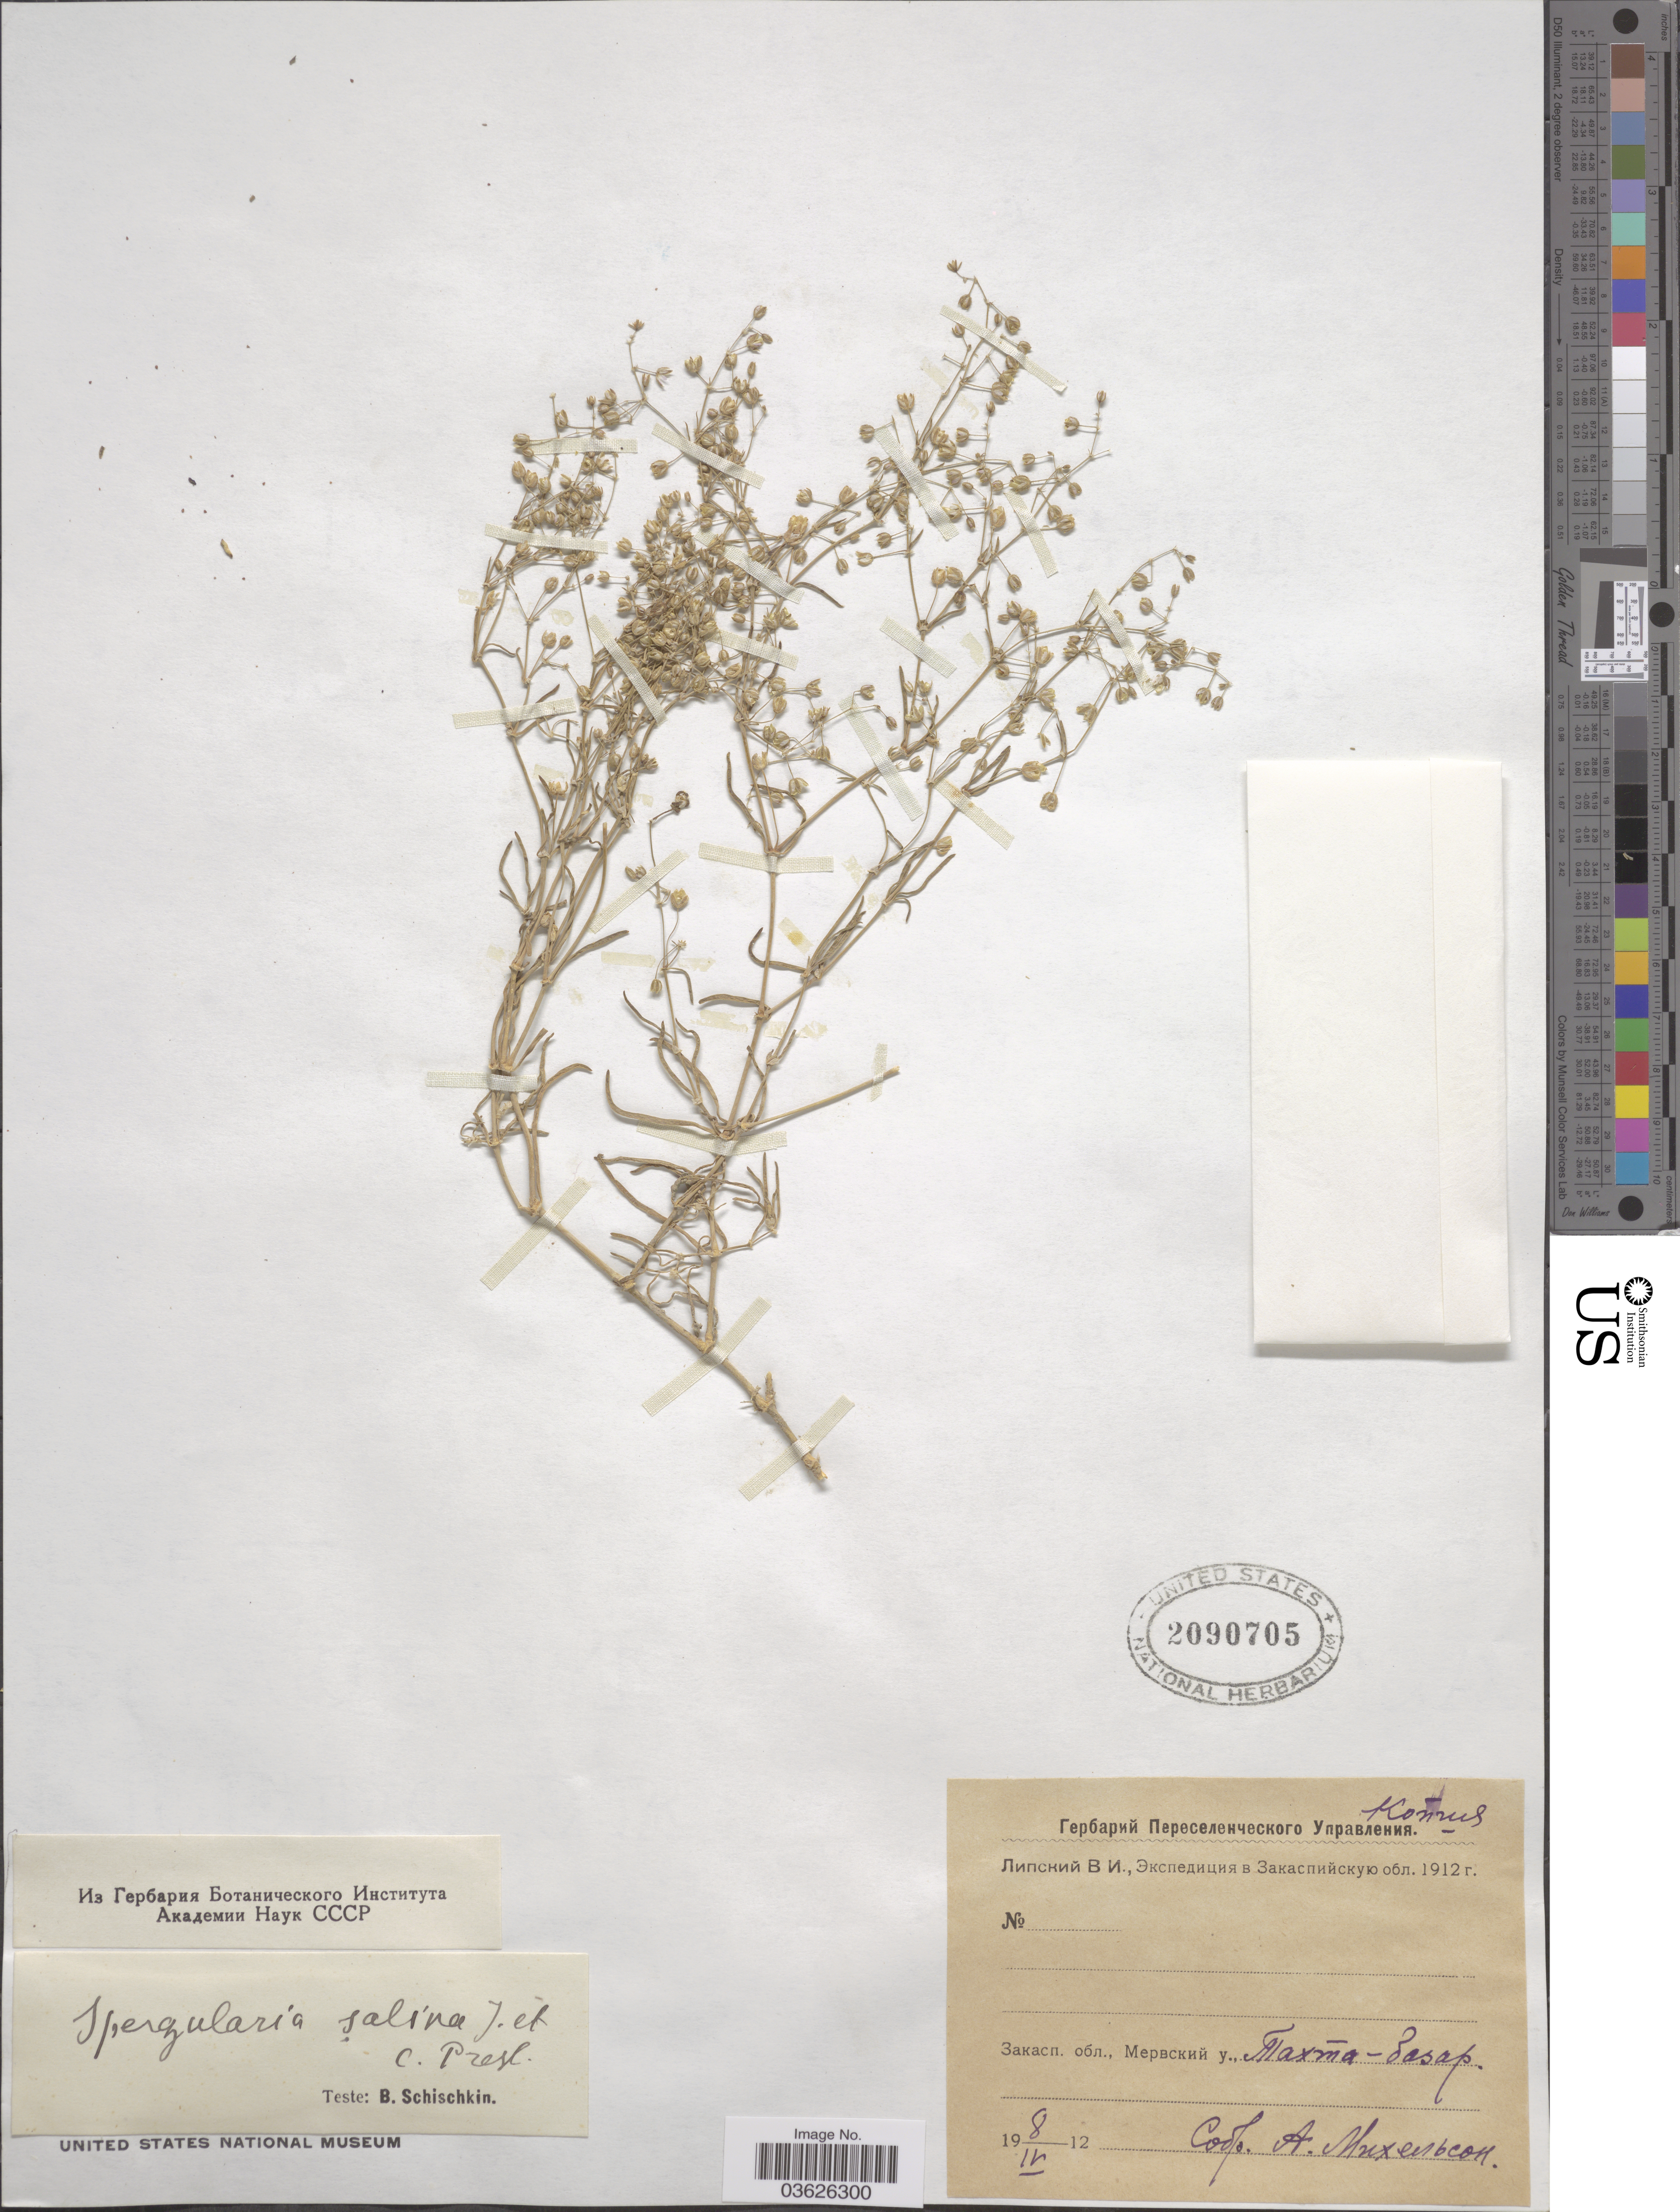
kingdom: Plantae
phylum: Tracheophyta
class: Magnoliopsida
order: Caryophyllales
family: Caryophyllaceae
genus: Spergularia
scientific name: Spergularia marina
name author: (L.) Griseb.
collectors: A. Mikhelson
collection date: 1912-04-08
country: Turkmenistan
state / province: Mary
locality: Tagtabazar.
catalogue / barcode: US 2090705